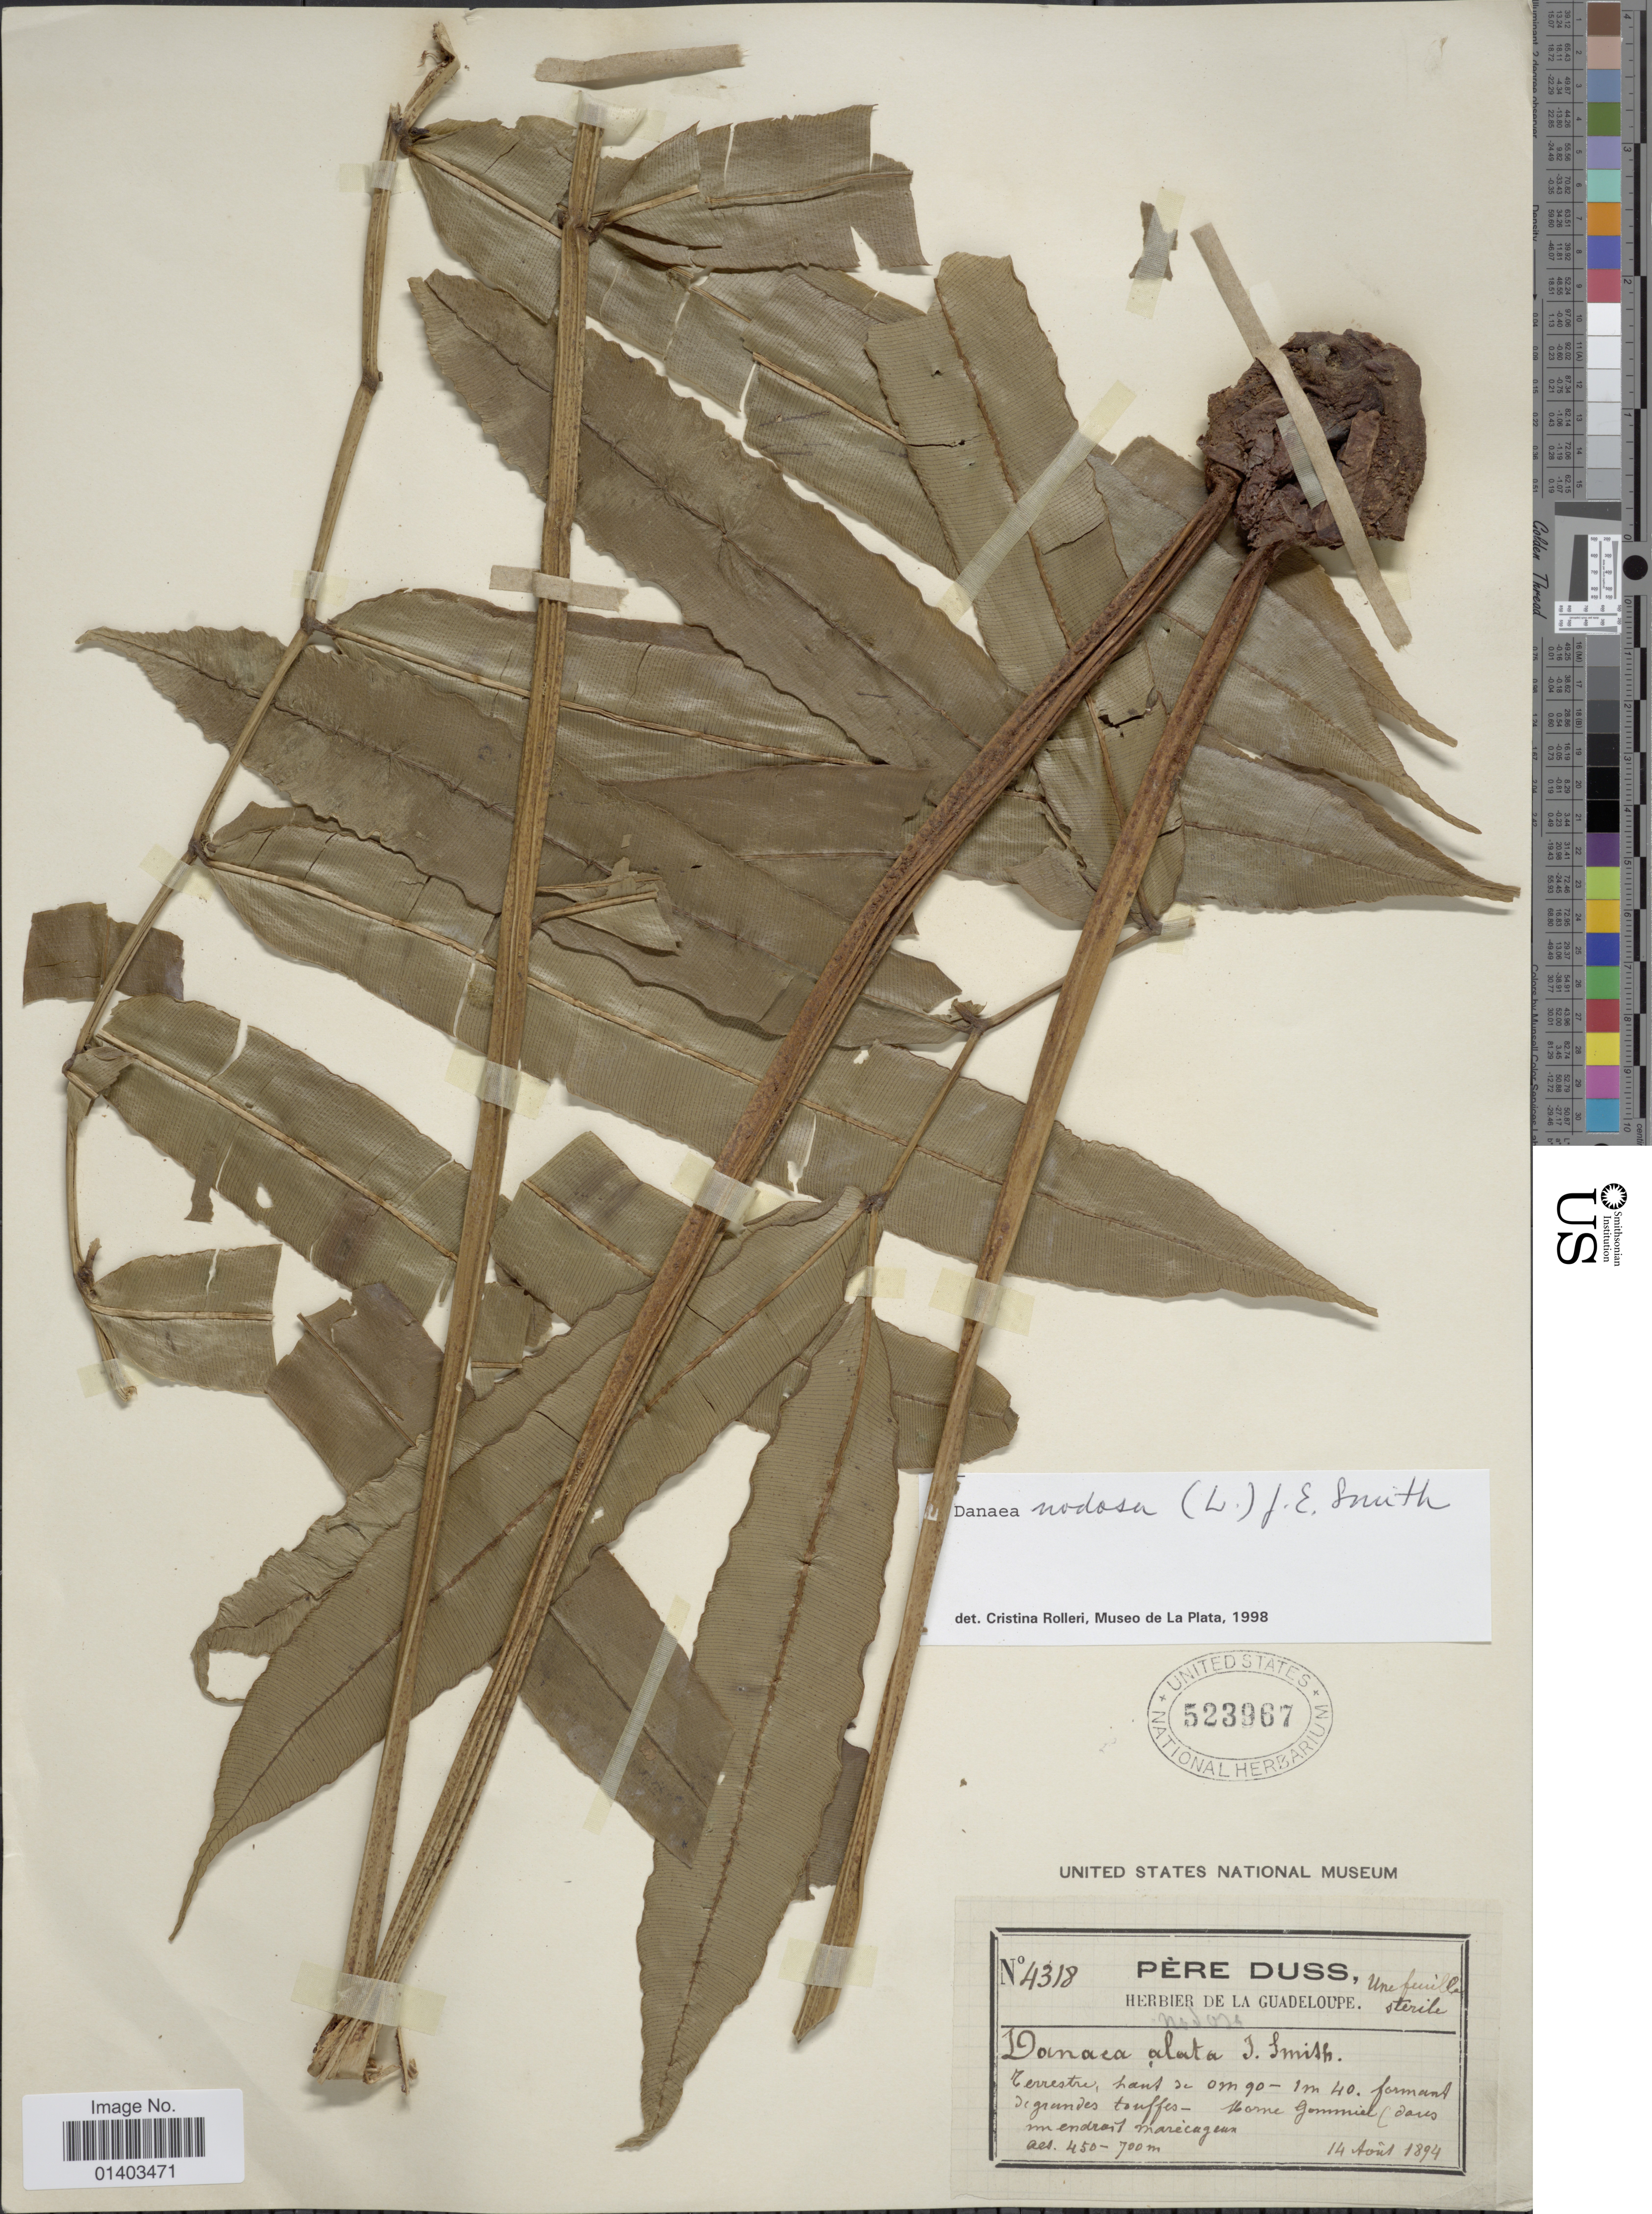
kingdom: Plantae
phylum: Tracheophyta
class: Polypodiopsida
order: Marattiales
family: Marattiaceae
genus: Danaea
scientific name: Danaea nodosa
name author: (L.) Sm.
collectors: Père Duss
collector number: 4318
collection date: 1894-08-14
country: Guadeloupe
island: Leeward Is.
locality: Morne Gommier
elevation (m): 450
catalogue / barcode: US 523967